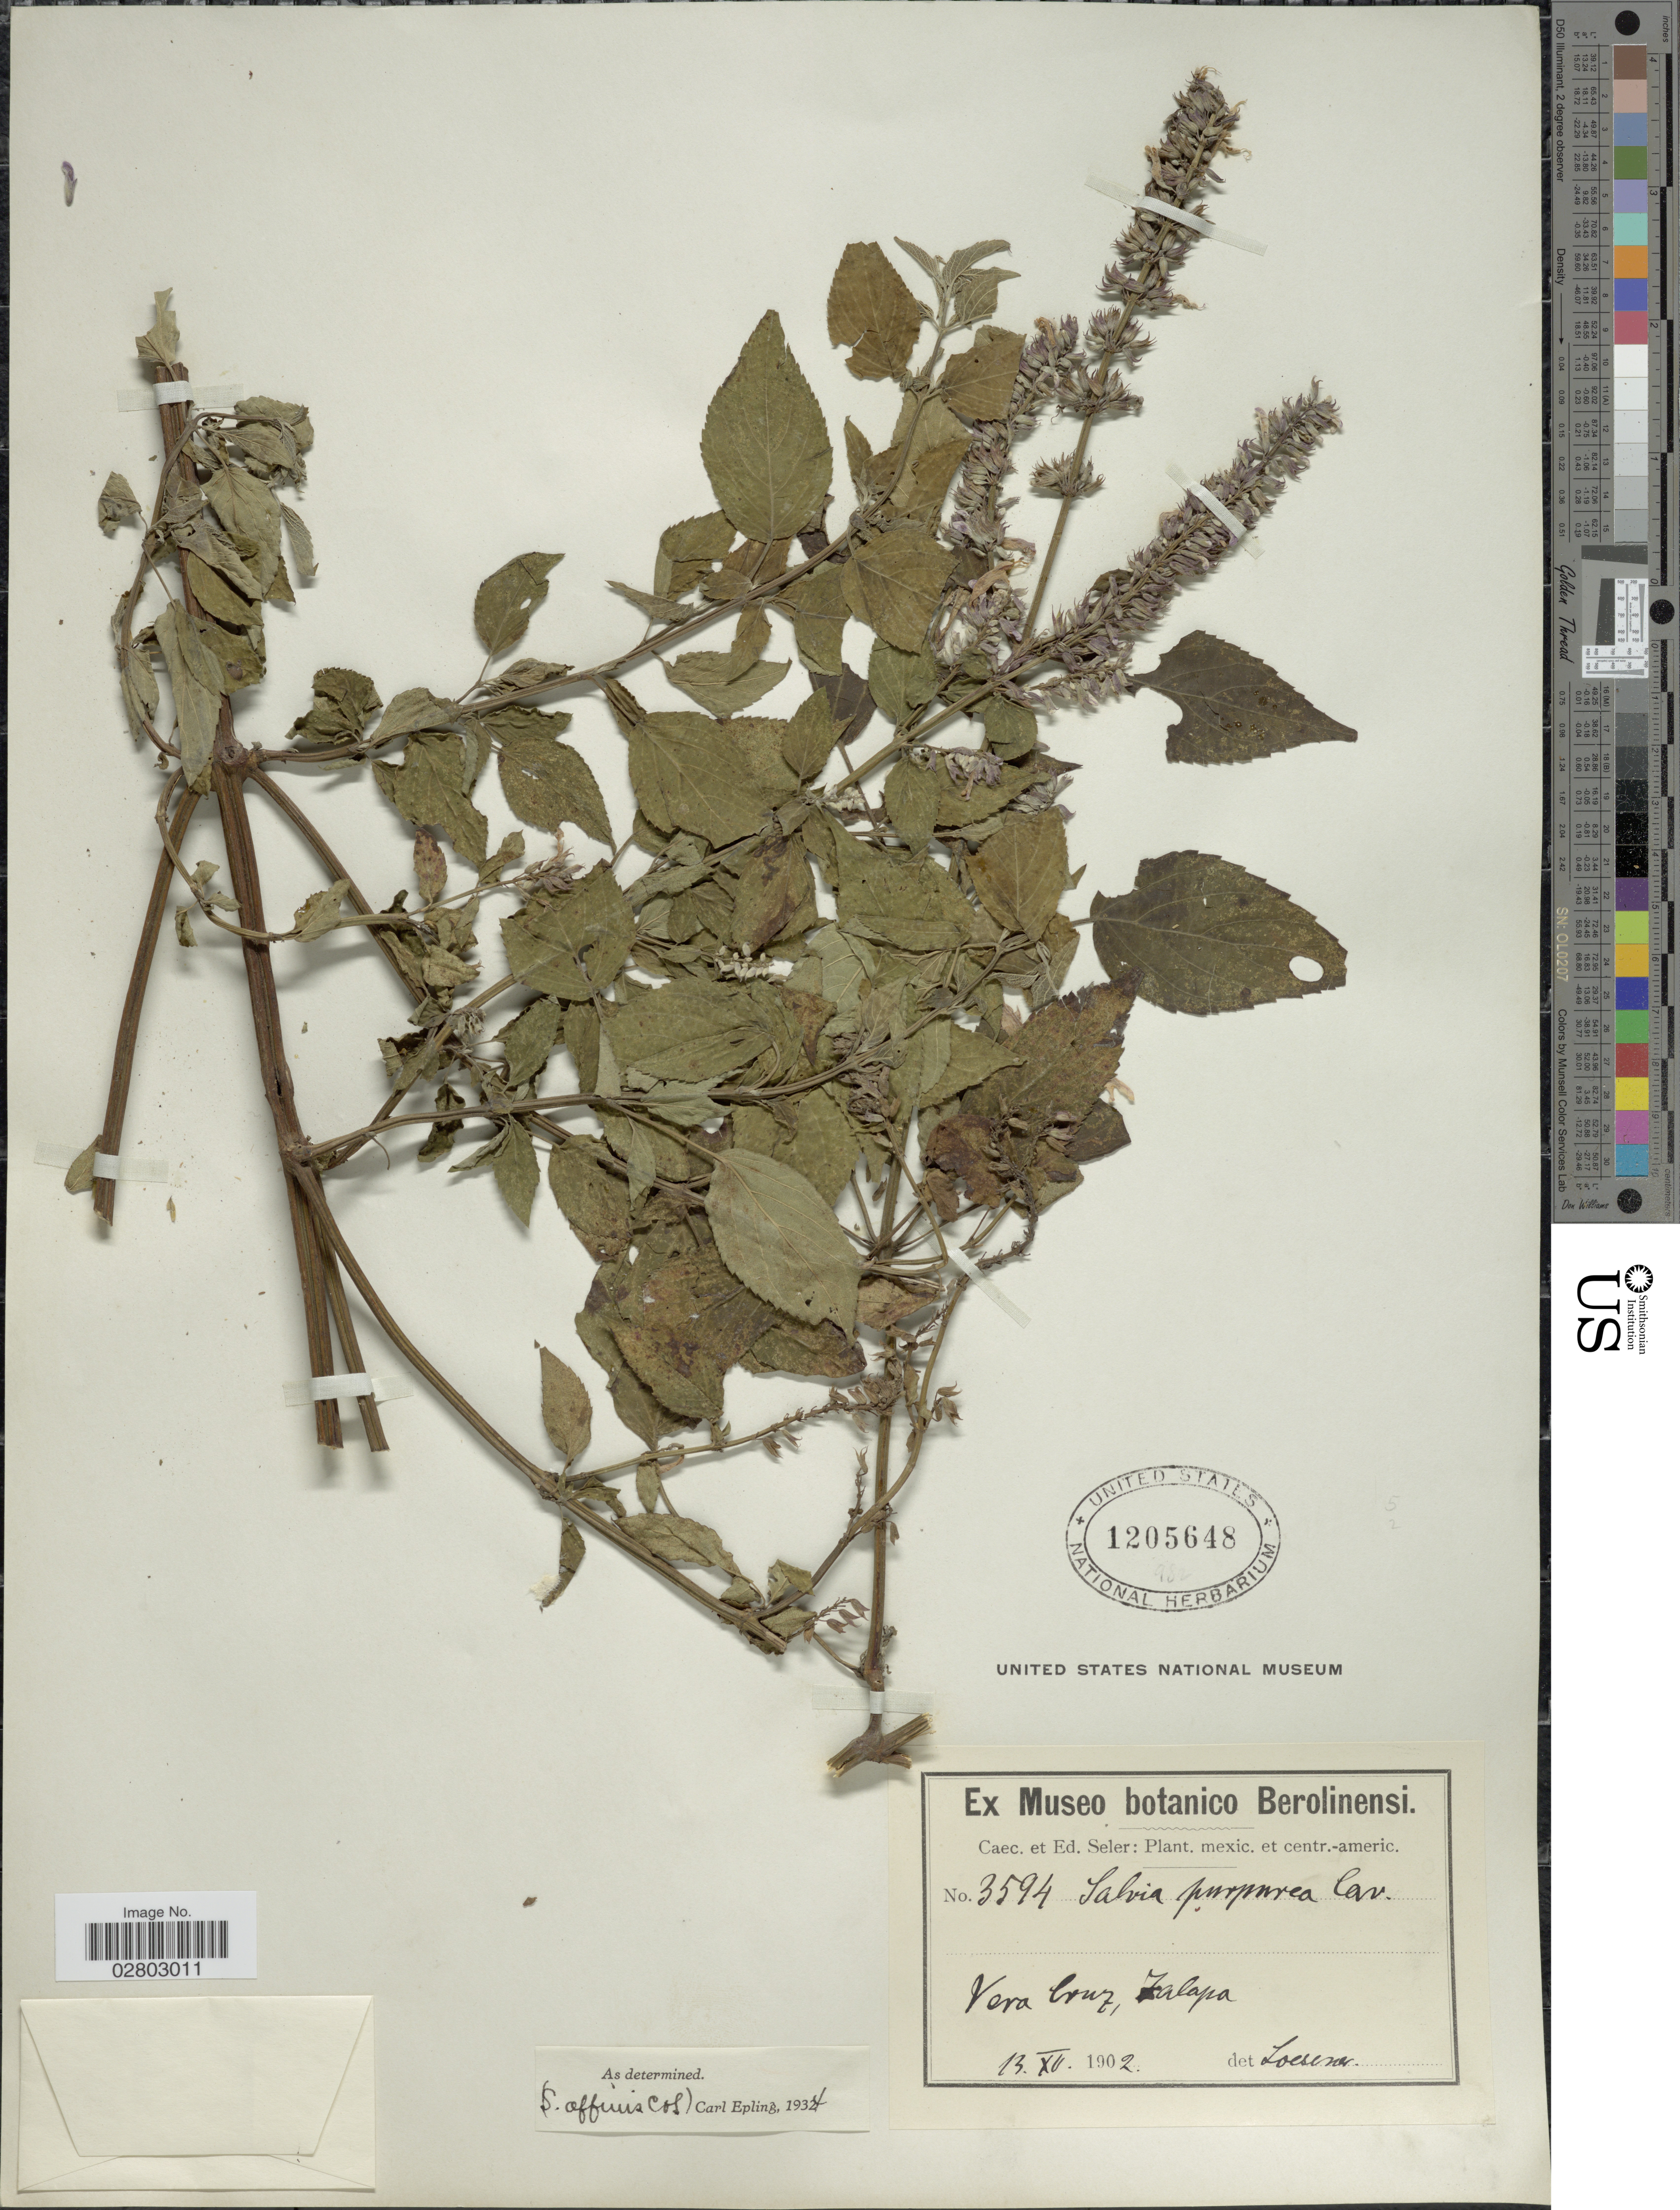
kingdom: Plantae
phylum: Tracheophyta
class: Magnoliopsida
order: Lamiales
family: Lamiaceae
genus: Salvia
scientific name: Salvia purpurea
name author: Cav.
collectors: ex Caec. et Ed Seler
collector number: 3594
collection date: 1902-12-13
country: Mexico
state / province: Veracruz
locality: Vera Cruz, Jalapa.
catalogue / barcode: US 1205648